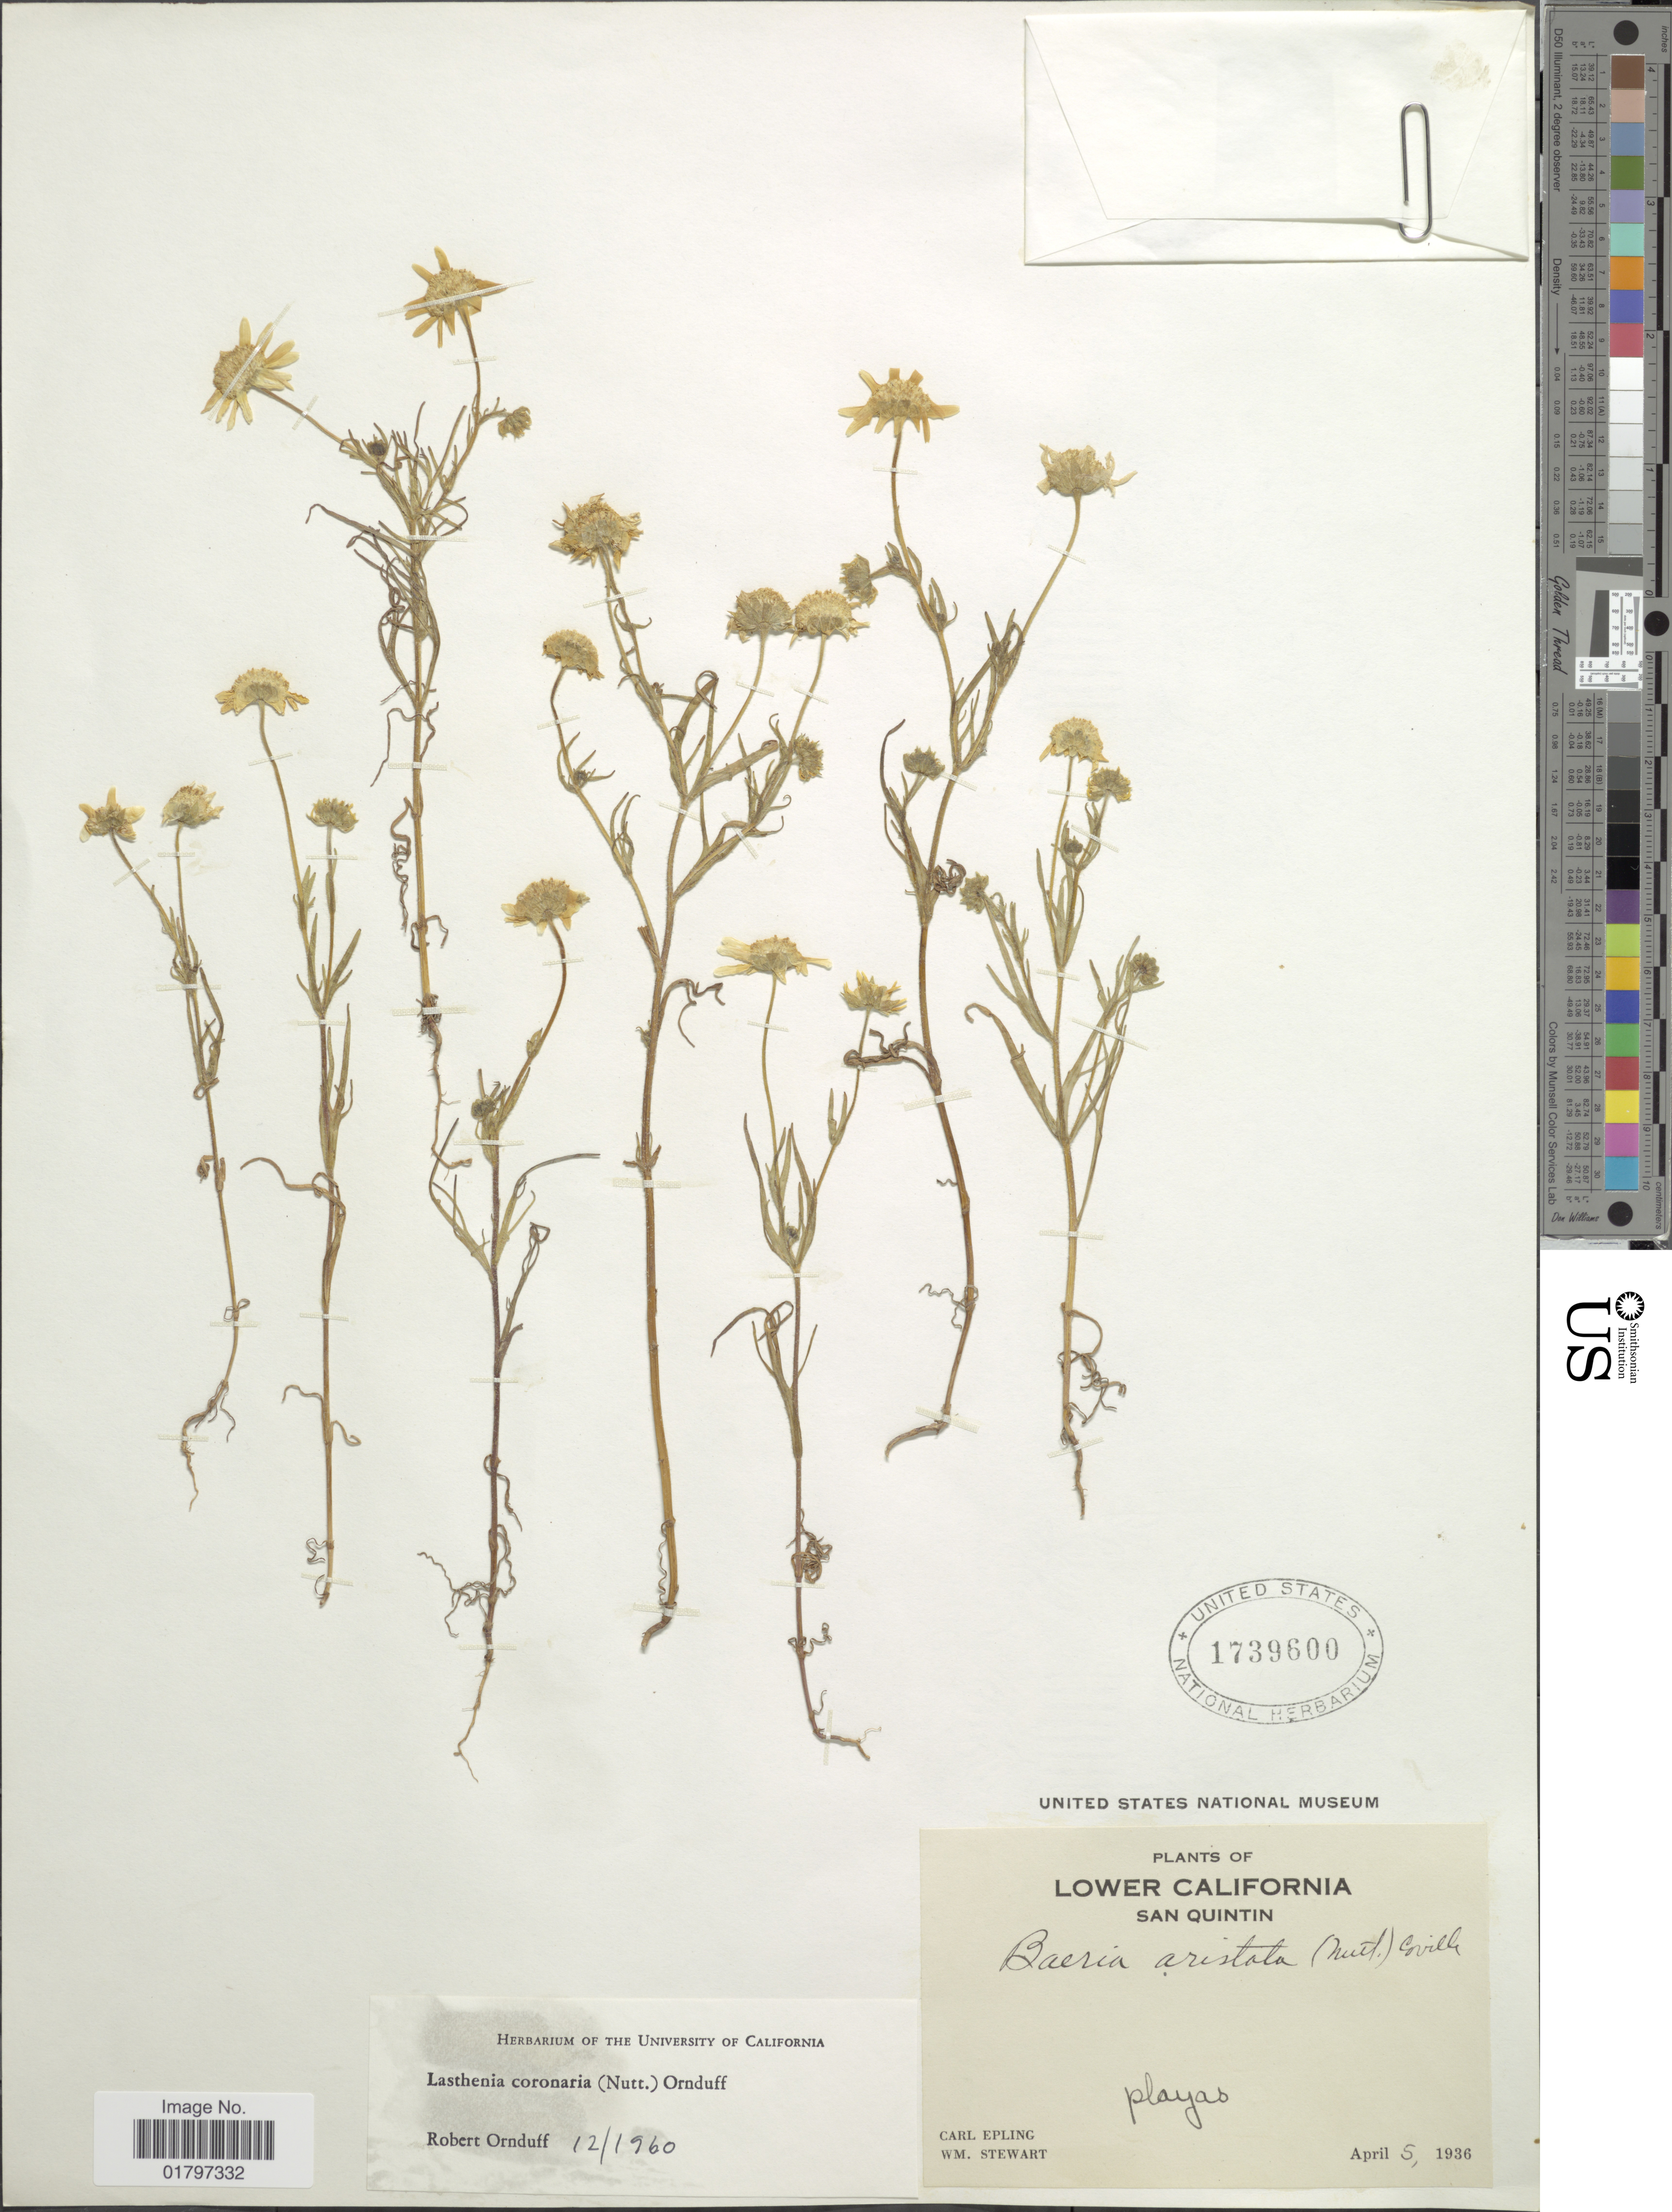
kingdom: Plantae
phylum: Tracheophyta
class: Magnoliopsida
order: Asterales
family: Asteraceae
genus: Lasthenia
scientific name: Lasthenia coronaria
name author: (Nutt.) Ornduff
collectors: C. C. Epling & W. Stewart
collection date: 1936-04-05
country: Mexico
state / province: Baja California Norte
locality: Lower California. San Quintin. Playas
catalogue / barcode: US 1739600